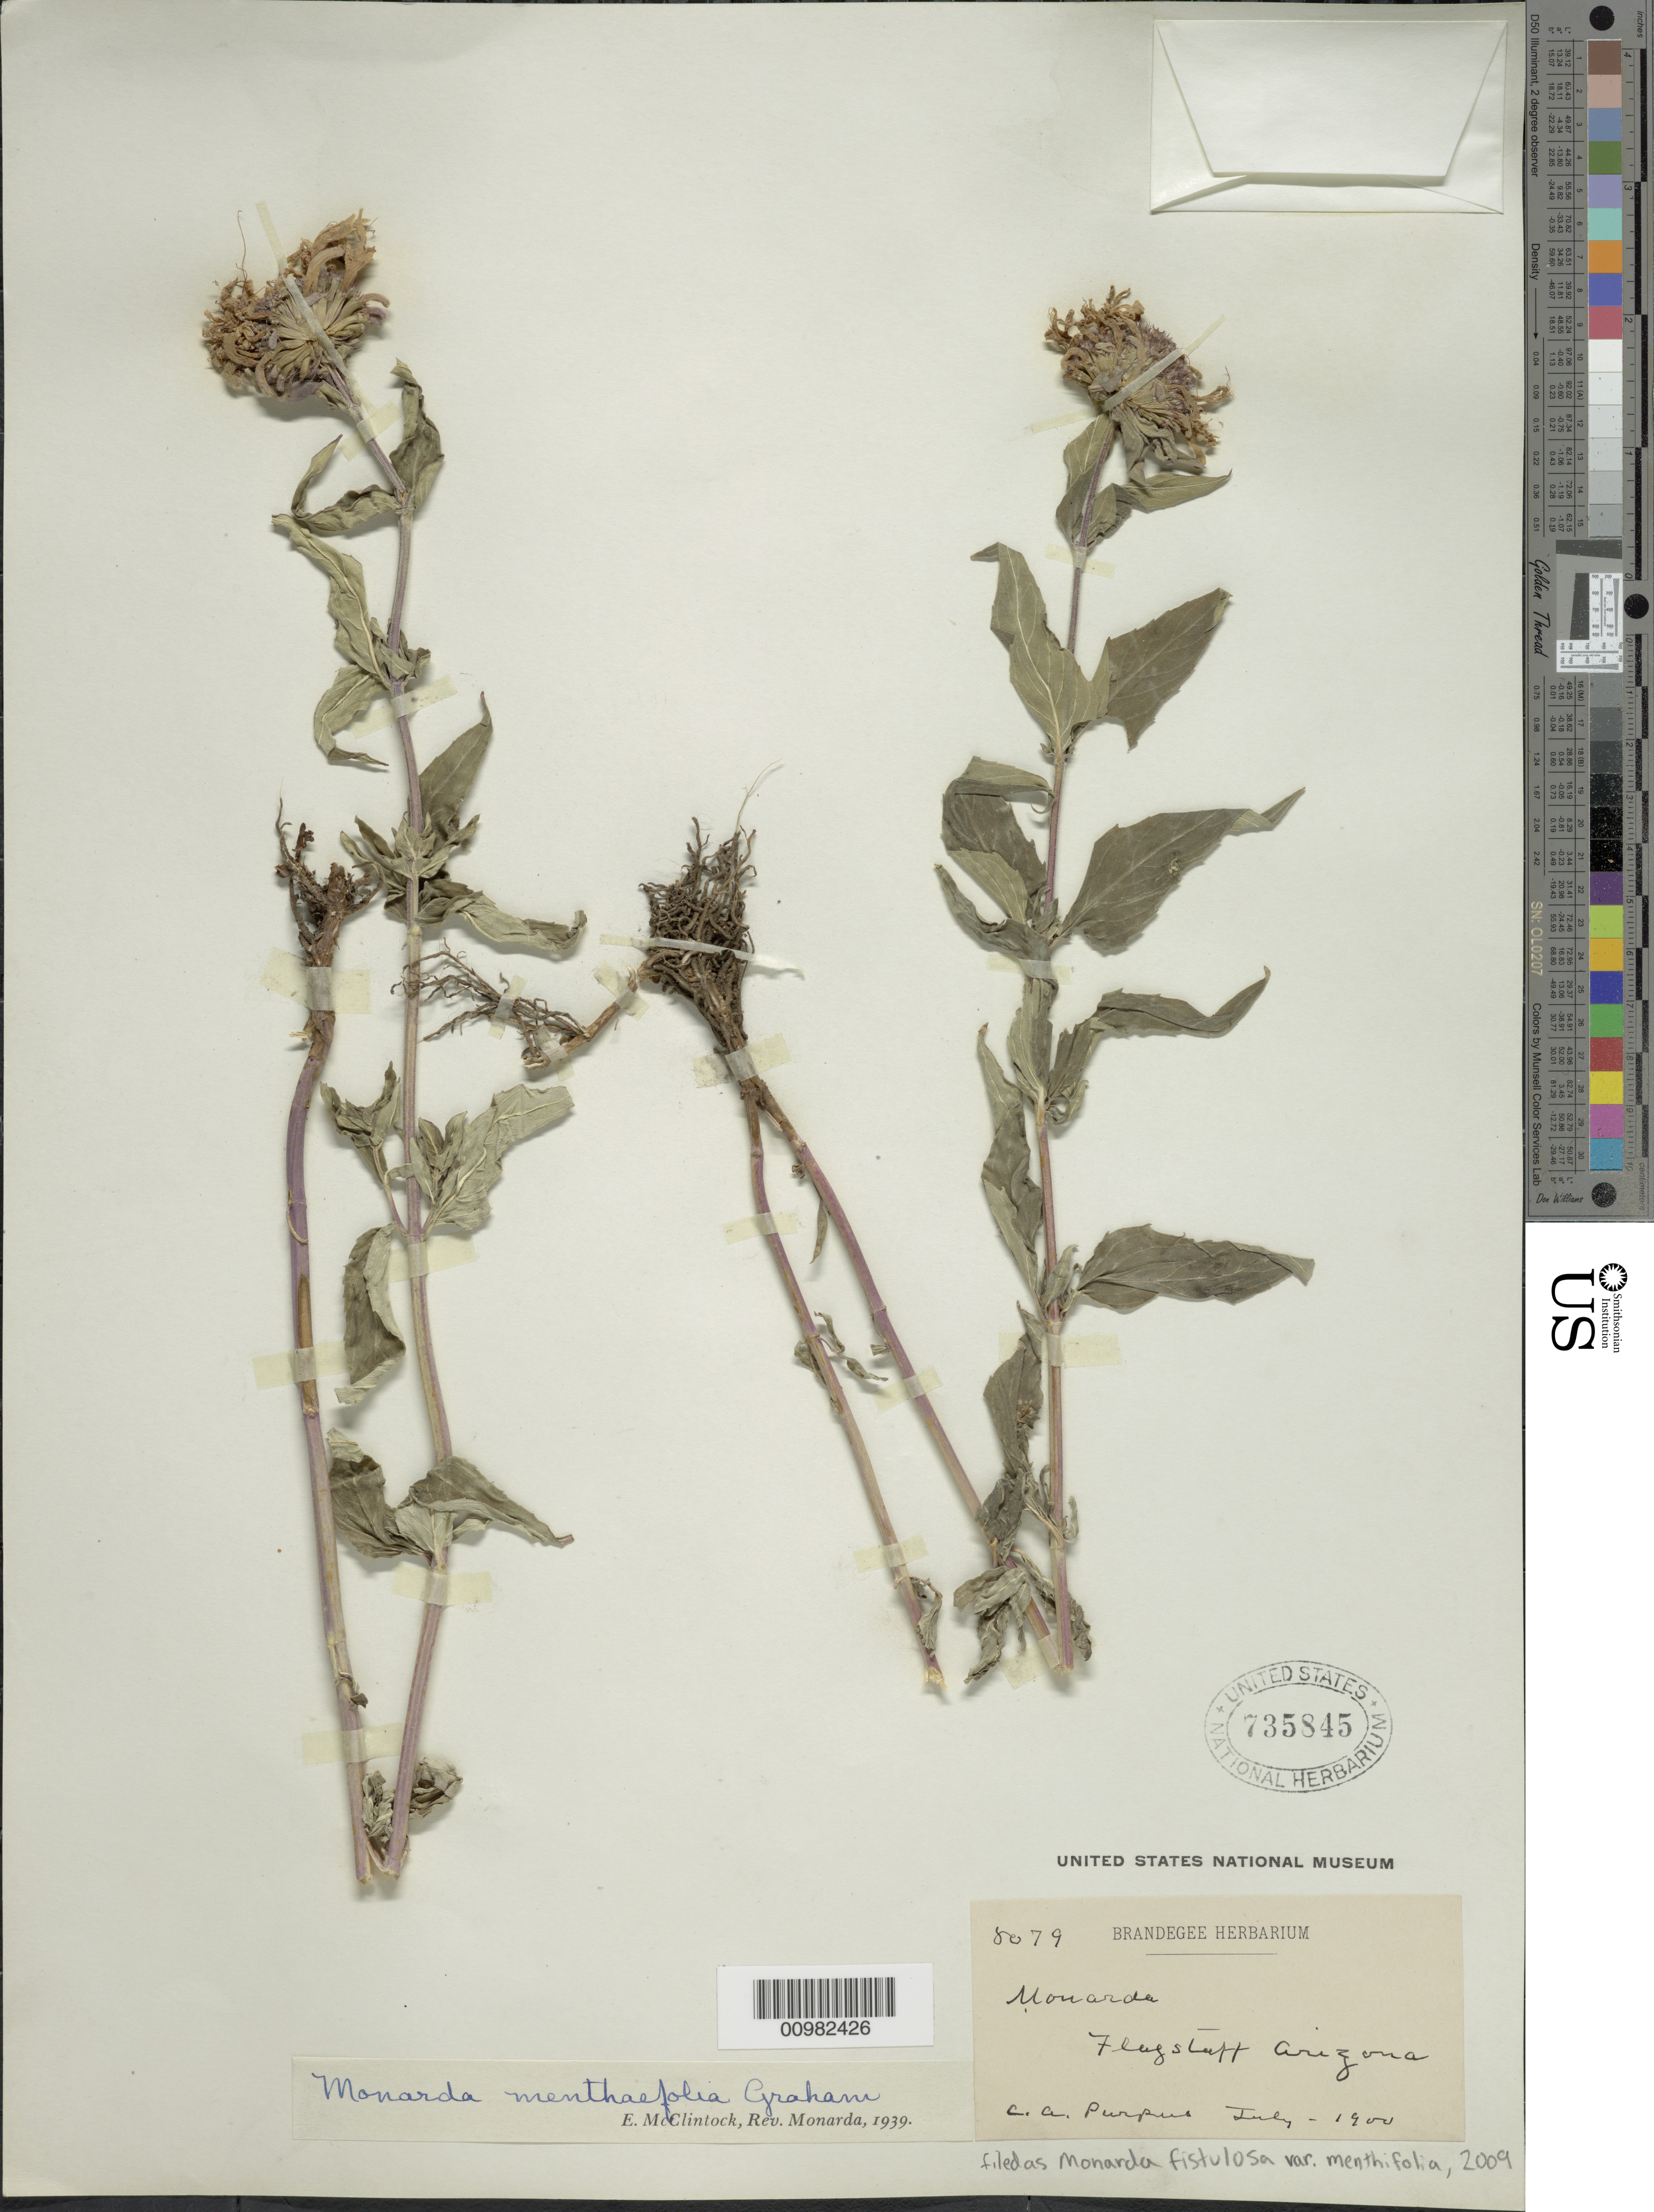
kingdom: Plantae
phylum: Tracheophyta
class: Magnoliopsida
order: Lamiales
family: Lamiaceae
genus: Monarda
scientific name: Monarda fistulosa var. menthifolia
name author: (Graham) Fernald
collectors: C. A. Purpus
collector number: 8079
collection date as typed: Jul 1900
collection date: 1900-07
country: United States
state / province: Arizona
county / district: Coconino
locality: Flagstaff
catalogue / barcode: US 735845